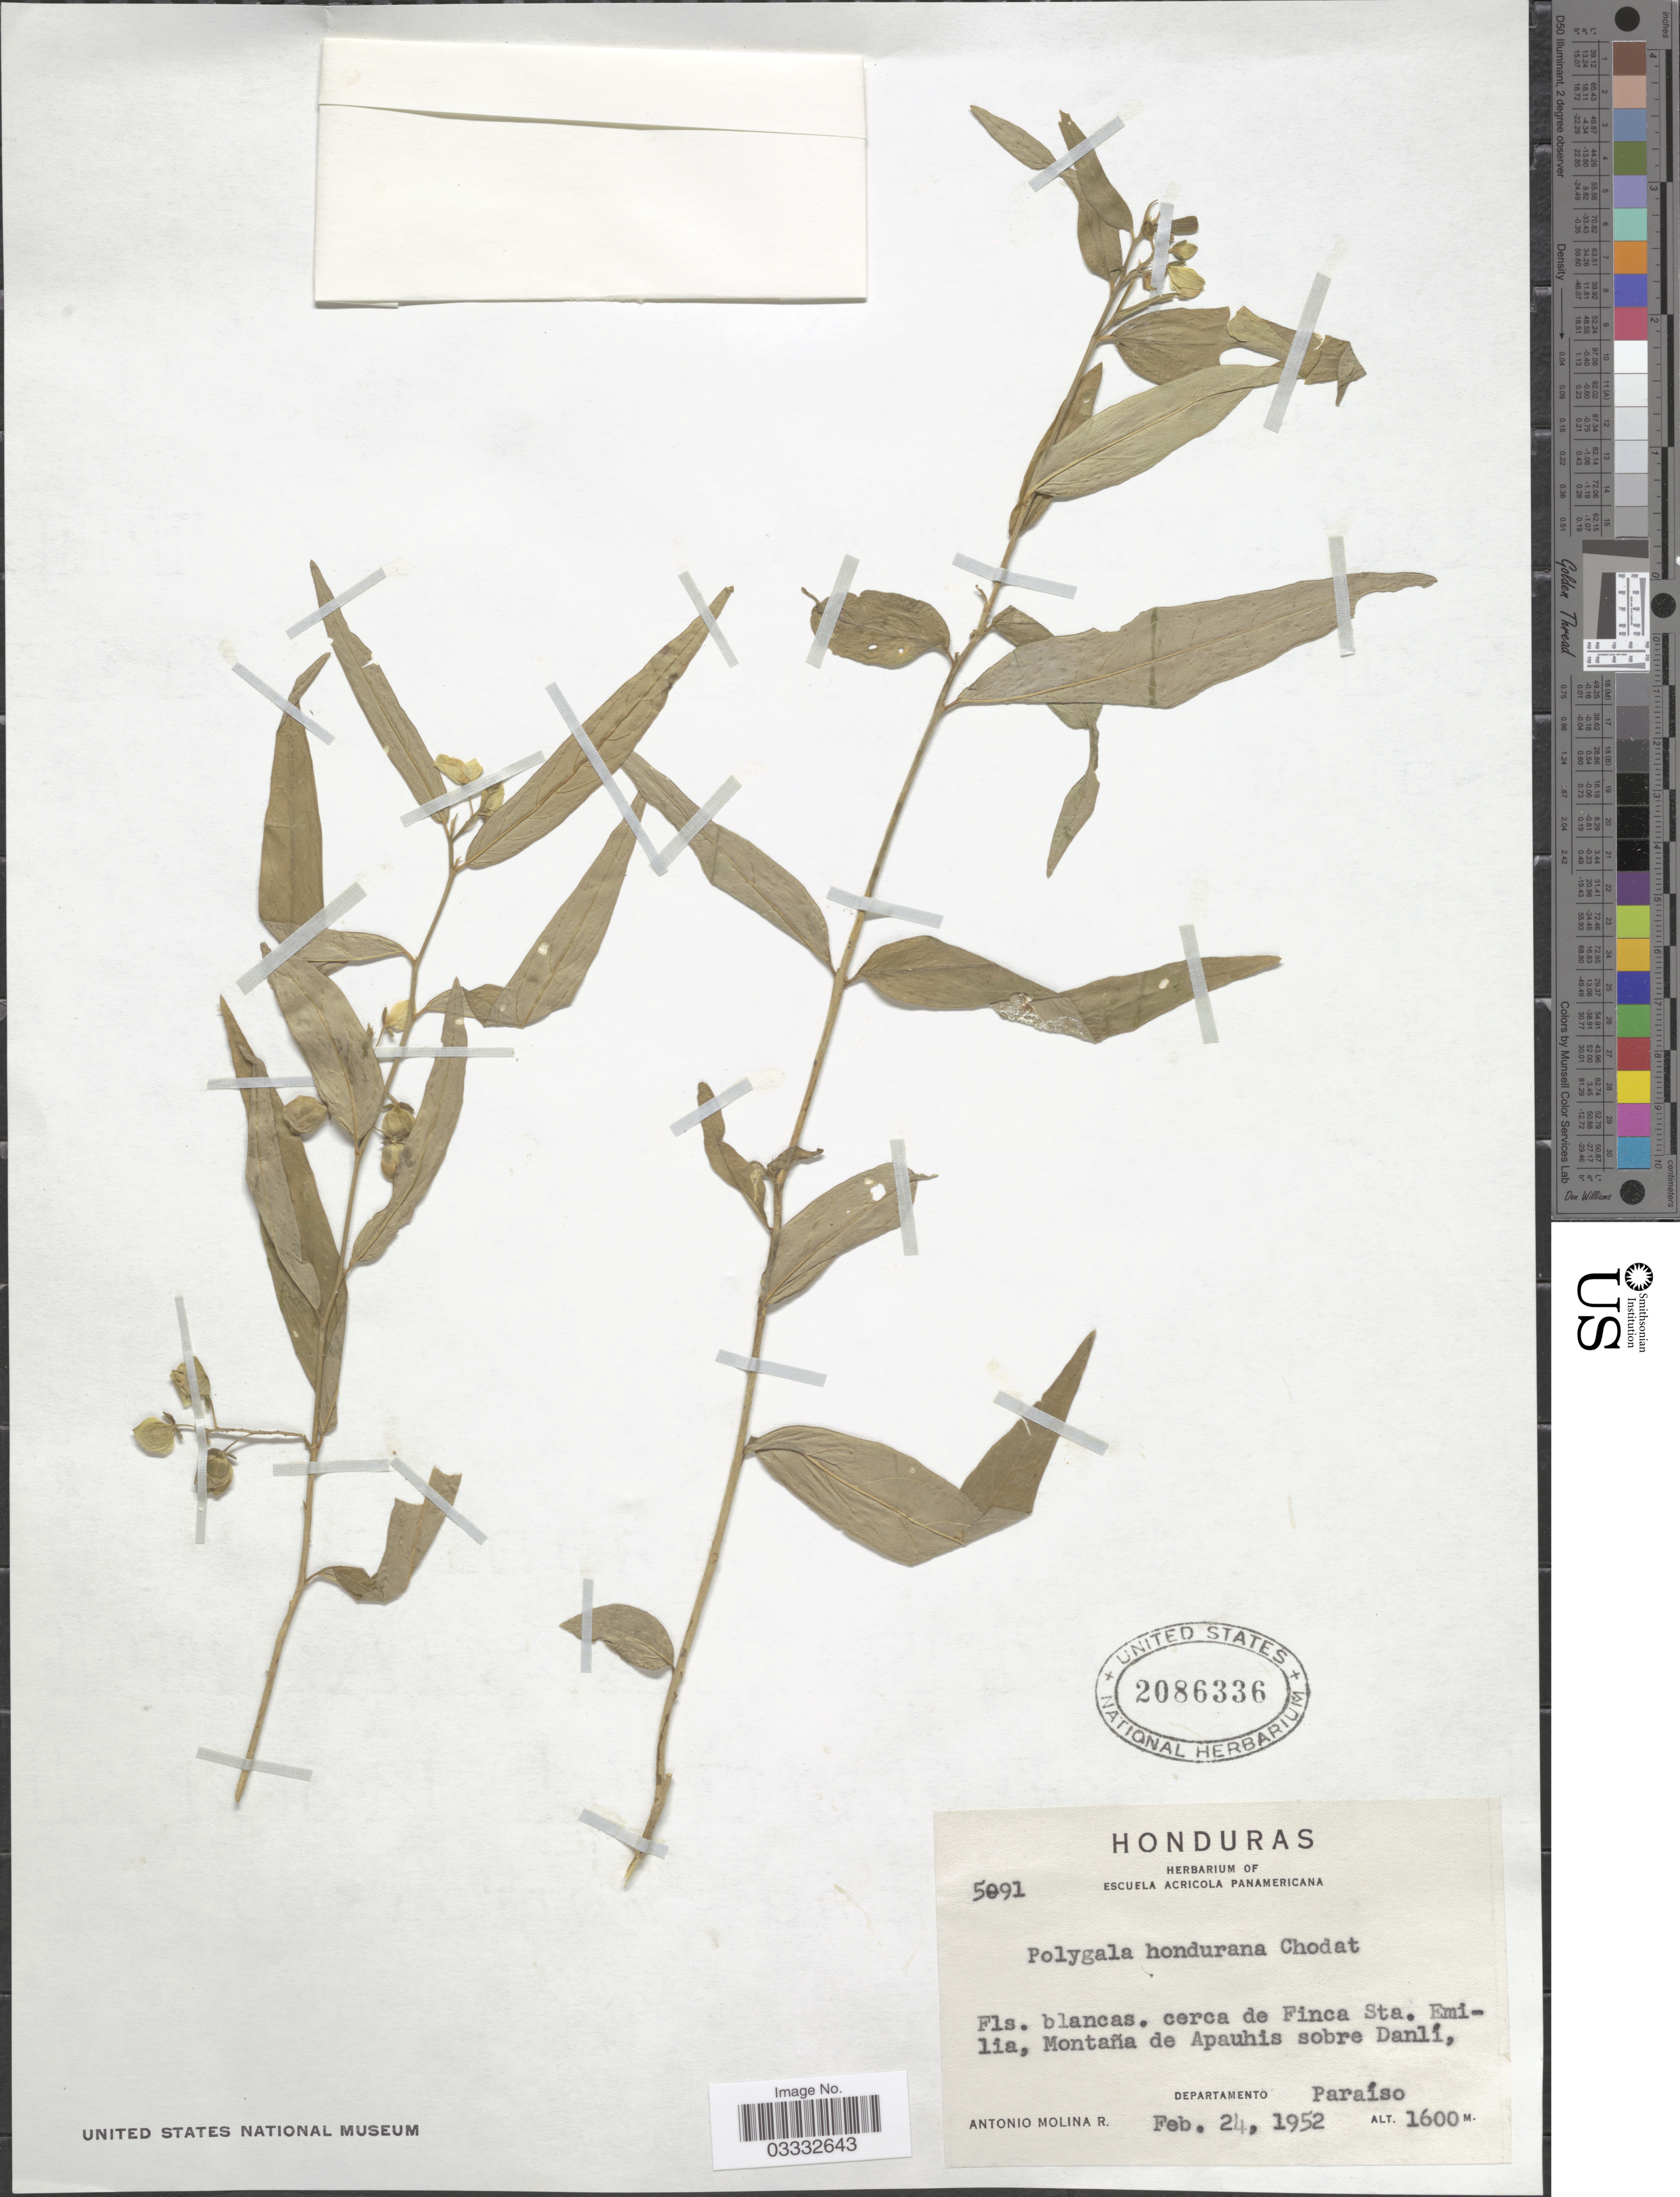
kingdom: Plantae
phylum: Tracheophyta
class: Magnoliopsida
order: Fabales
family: Polygalaceae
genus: Asemeia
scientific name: Asemeia hondurana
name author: (Chodat) J.F.B. Pastore & J.R. Abbott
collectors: A. Molina R.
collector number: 5091*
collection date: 1952-02-24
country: Honduras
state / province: El Paraíso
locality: Cerca de Finca Sta. Emilia, Montaña de Apauhis sobre Danlí. Departamento Paraíso.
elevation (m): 1600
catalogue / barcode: US 2086336